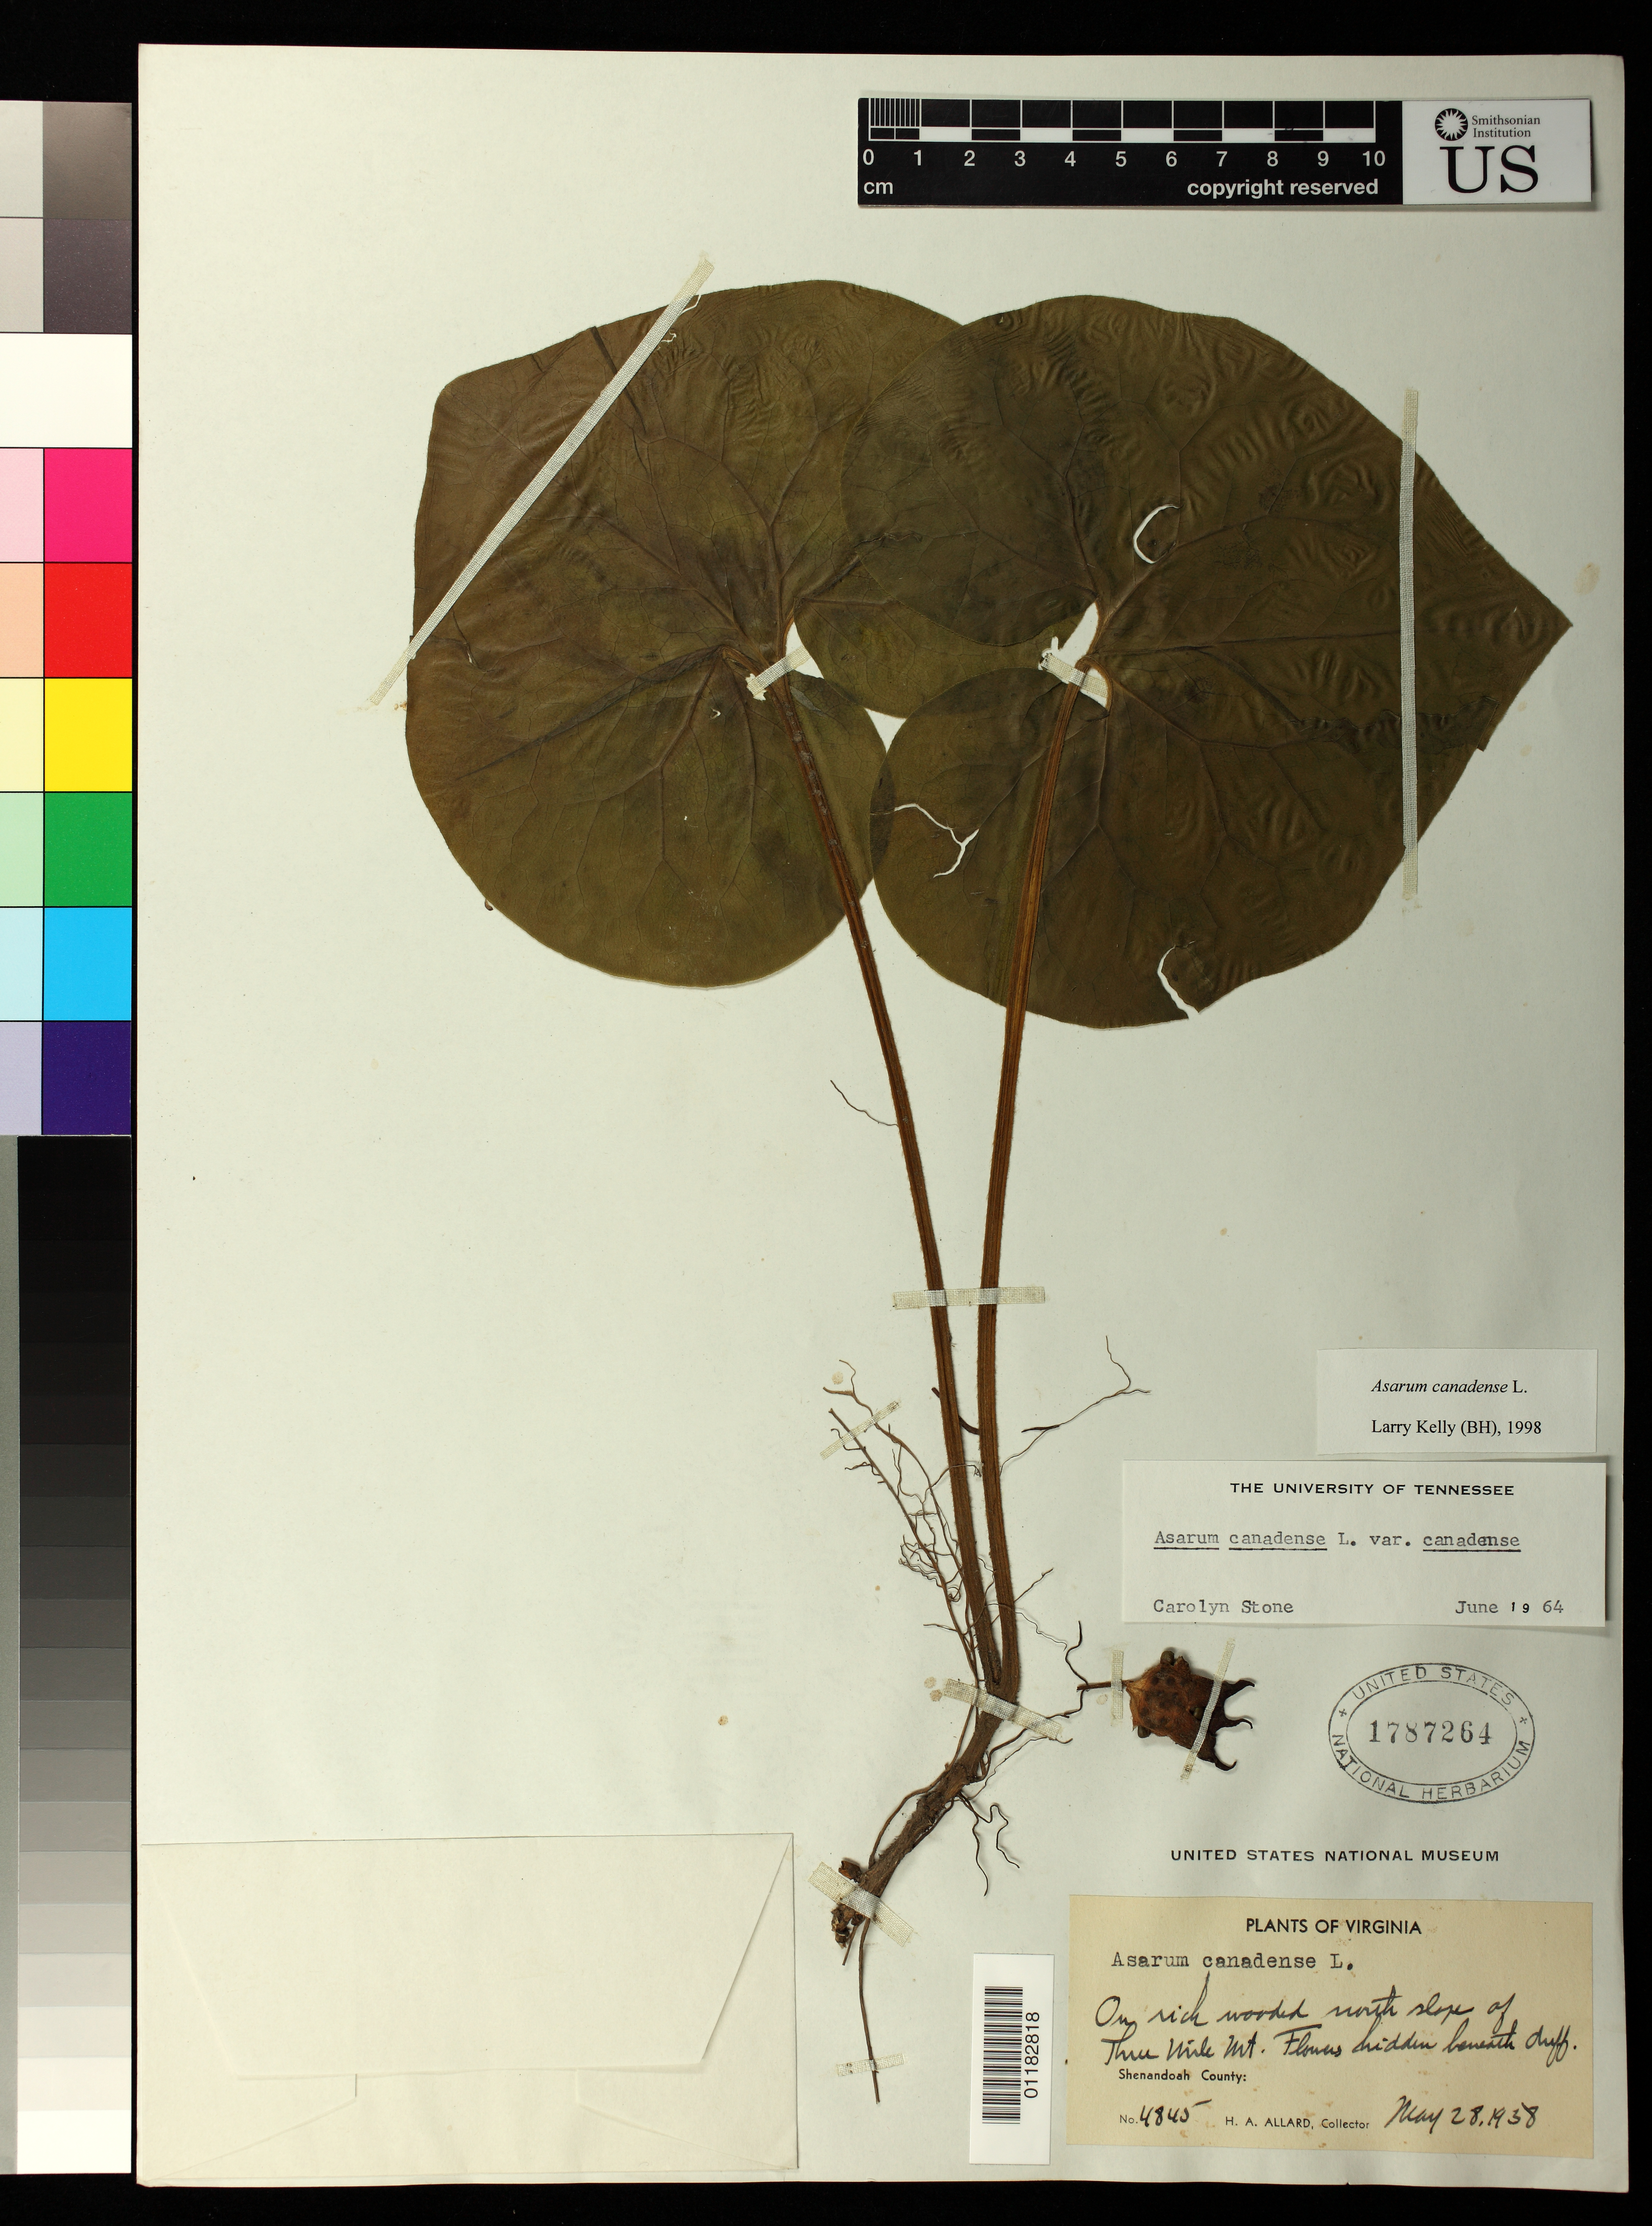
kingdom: Plantae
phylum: Tracheophyta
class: Magnoliopsida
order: Piperales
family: Aristolochiaceae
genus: Asarum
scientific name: Asarum canadense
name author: L.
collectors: H. A. Allard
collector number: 4845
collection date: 1938-05-28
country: United States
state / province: Virginia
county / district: Shenandoah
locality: On rich wooded north slope of Three Mile Mt. Flowers hidden beneath duff. Shenandoah County:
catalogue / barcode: US 1787264